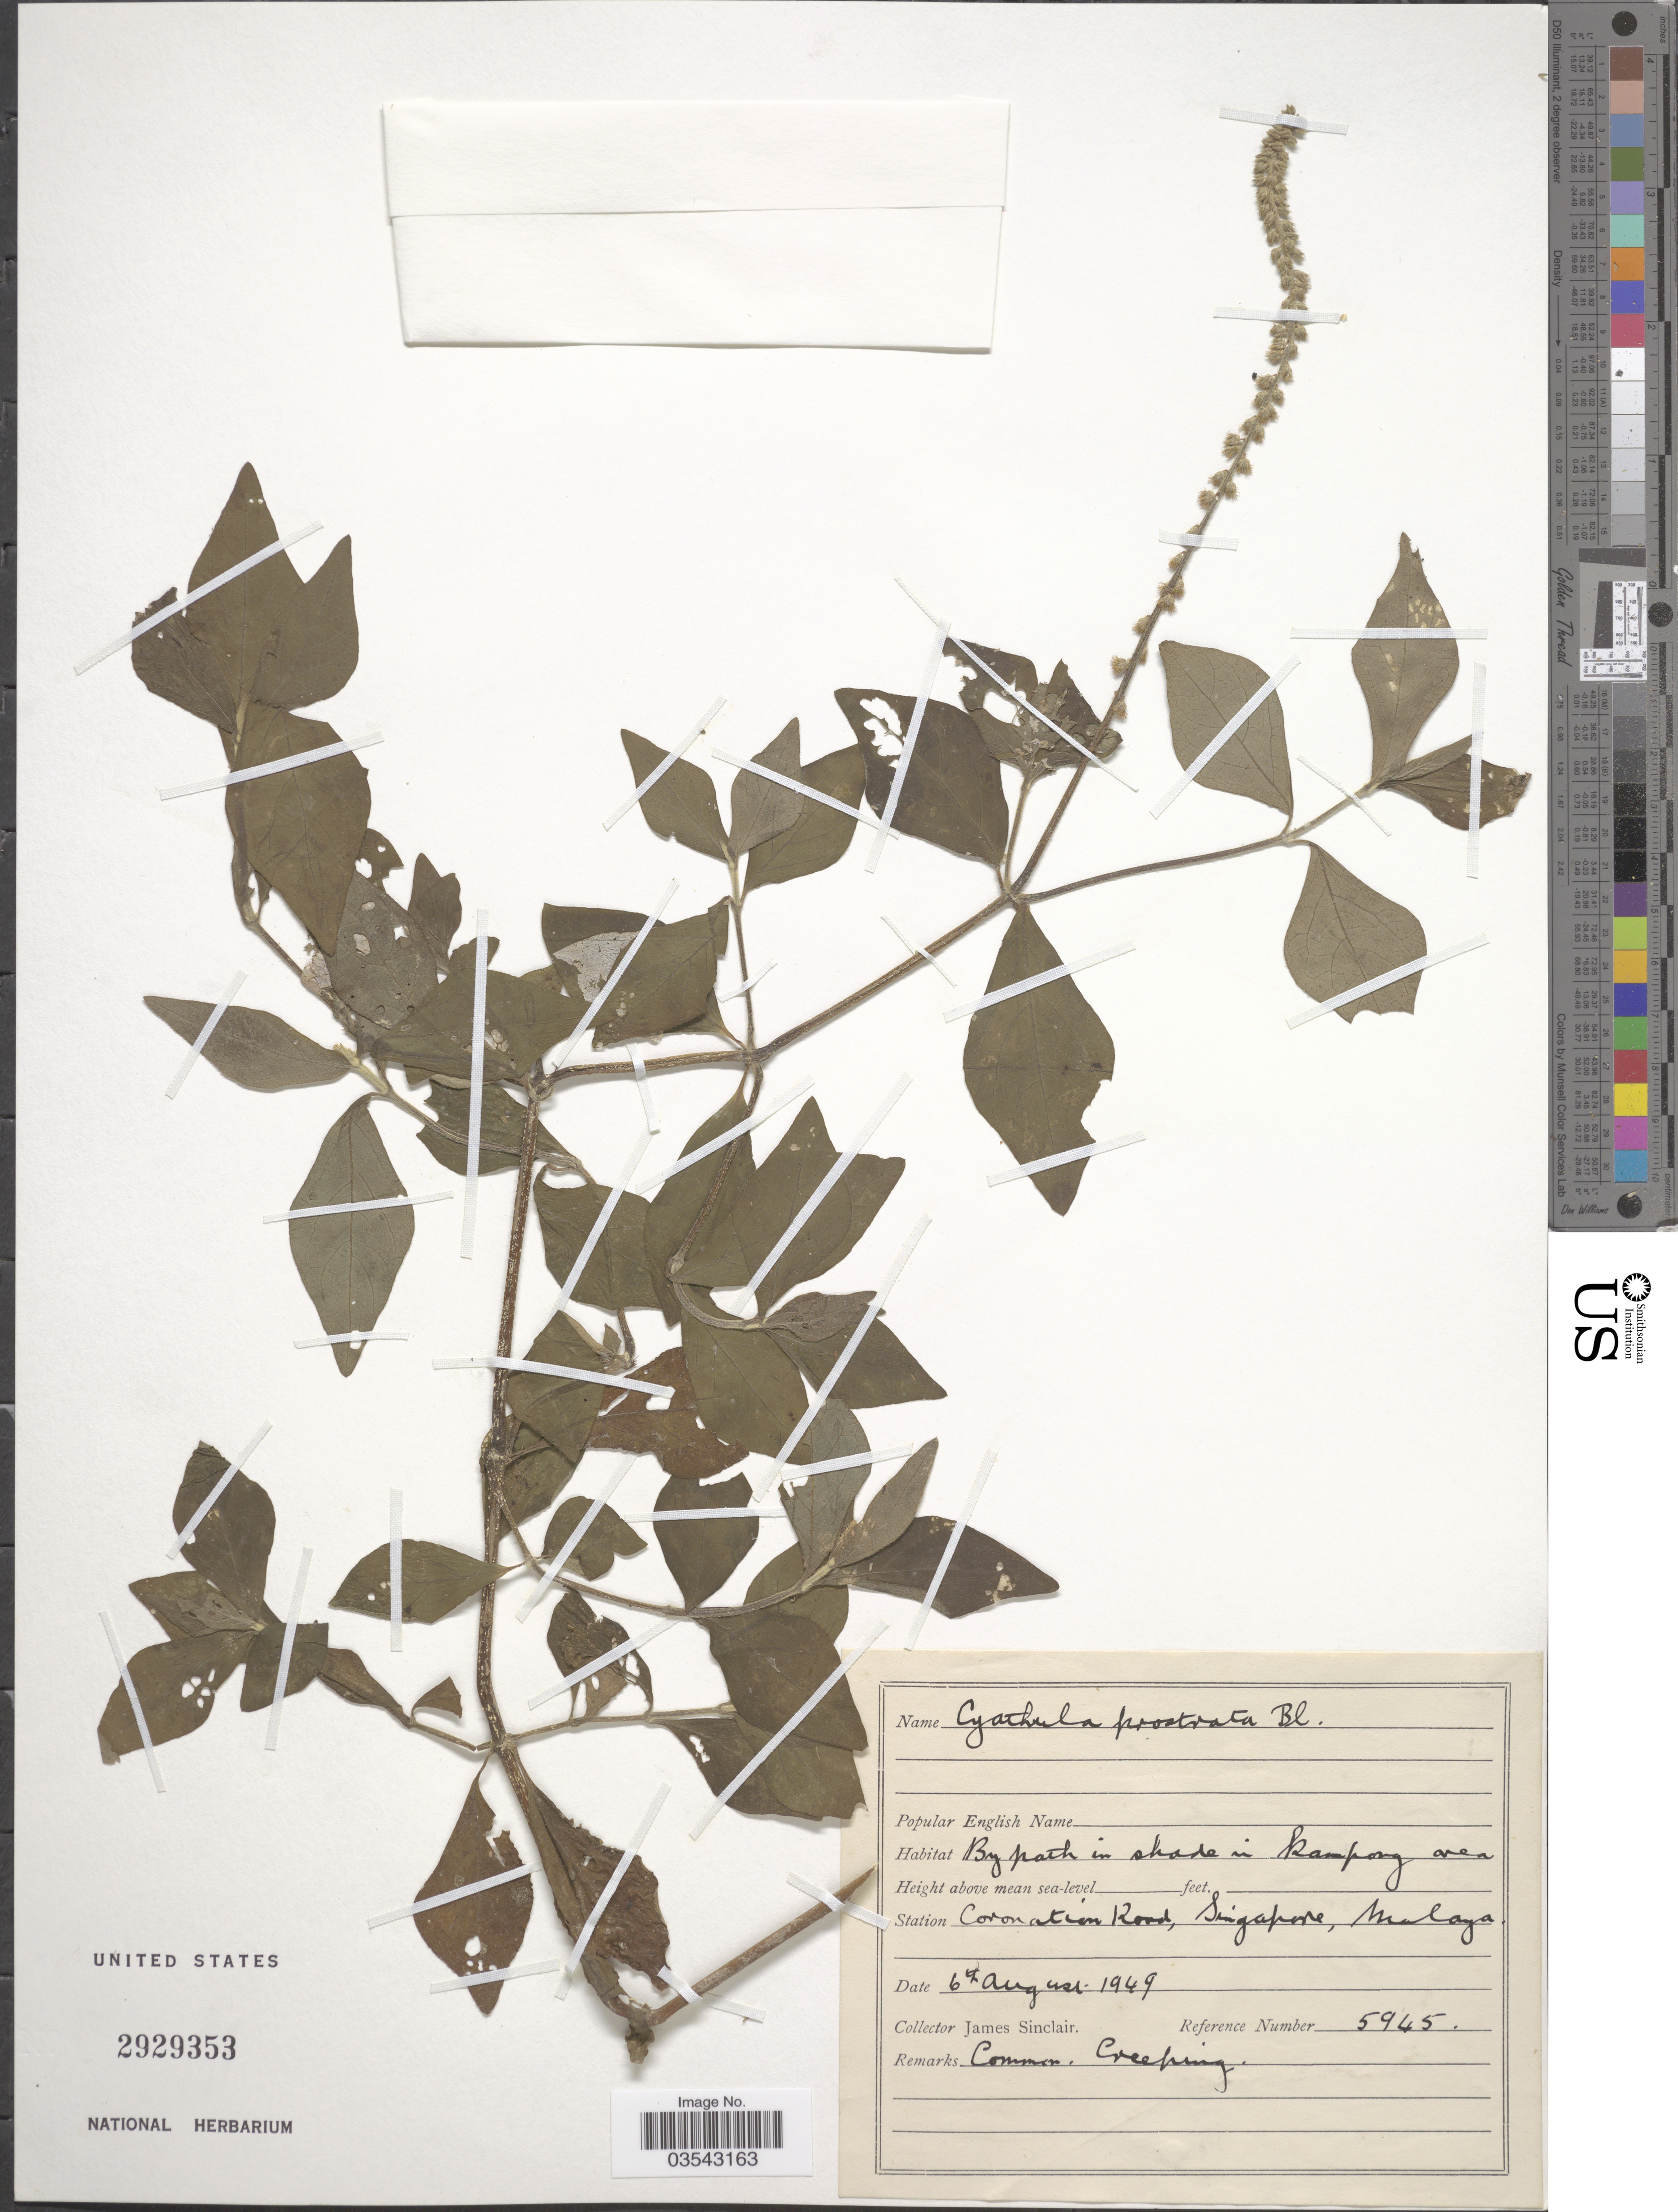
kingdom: Plantae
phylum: Tracheophyta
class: Magnoliopsida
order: Caryophyllales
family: Amaranthaceae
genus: Cyathula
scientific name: Cyathula prostrata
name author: (L.) Blume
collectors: J. Sinclair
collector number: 5945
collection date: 1949-08-06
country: Singapore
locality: By path in shade in Kampong area. Station Coronation Road, Malaya.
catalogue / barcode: US 2929353